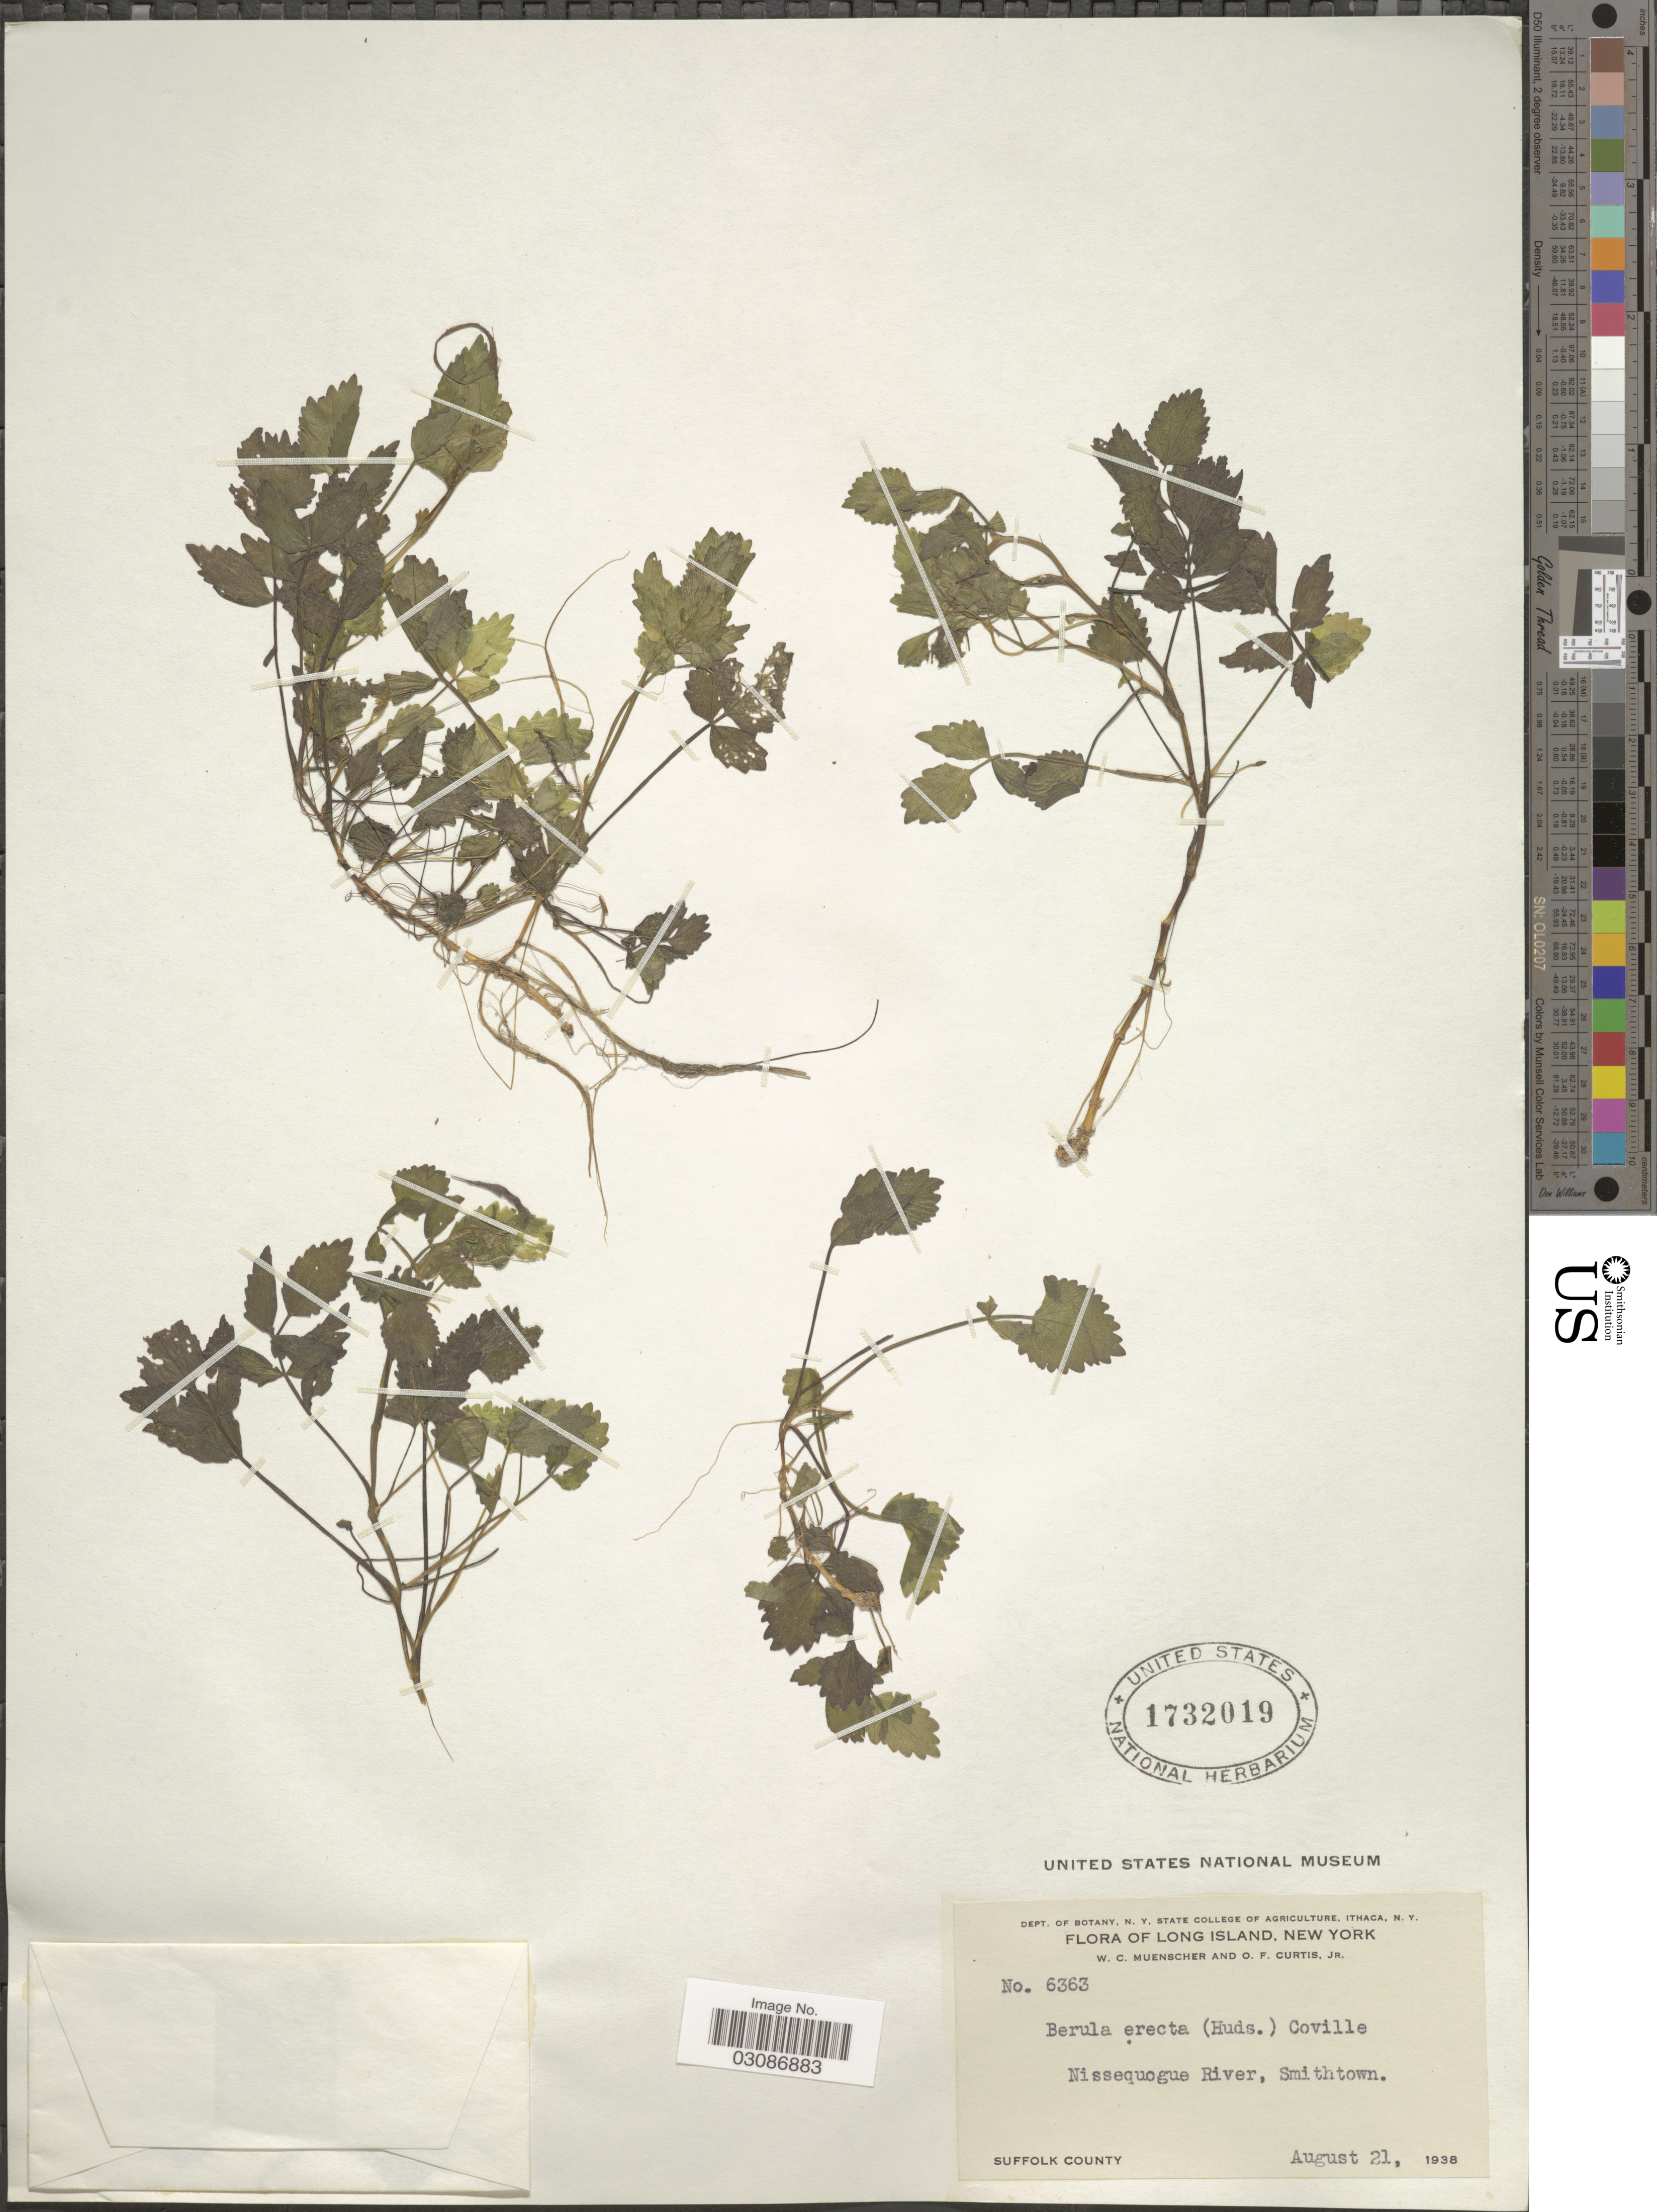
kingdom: Plantae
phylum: Tracheophyta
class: Magnoliopsida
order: Apiales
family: Apiaceae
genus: Berula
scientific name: Berula erecta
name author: (Huds.) Coville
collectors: W. Muenscher & O. Curtis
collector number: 6363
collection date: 1938-08-21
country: United States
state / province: New York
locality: Long Island. Nissequogue River, Smithtown. Suffolk County.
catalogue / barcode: US 1732019